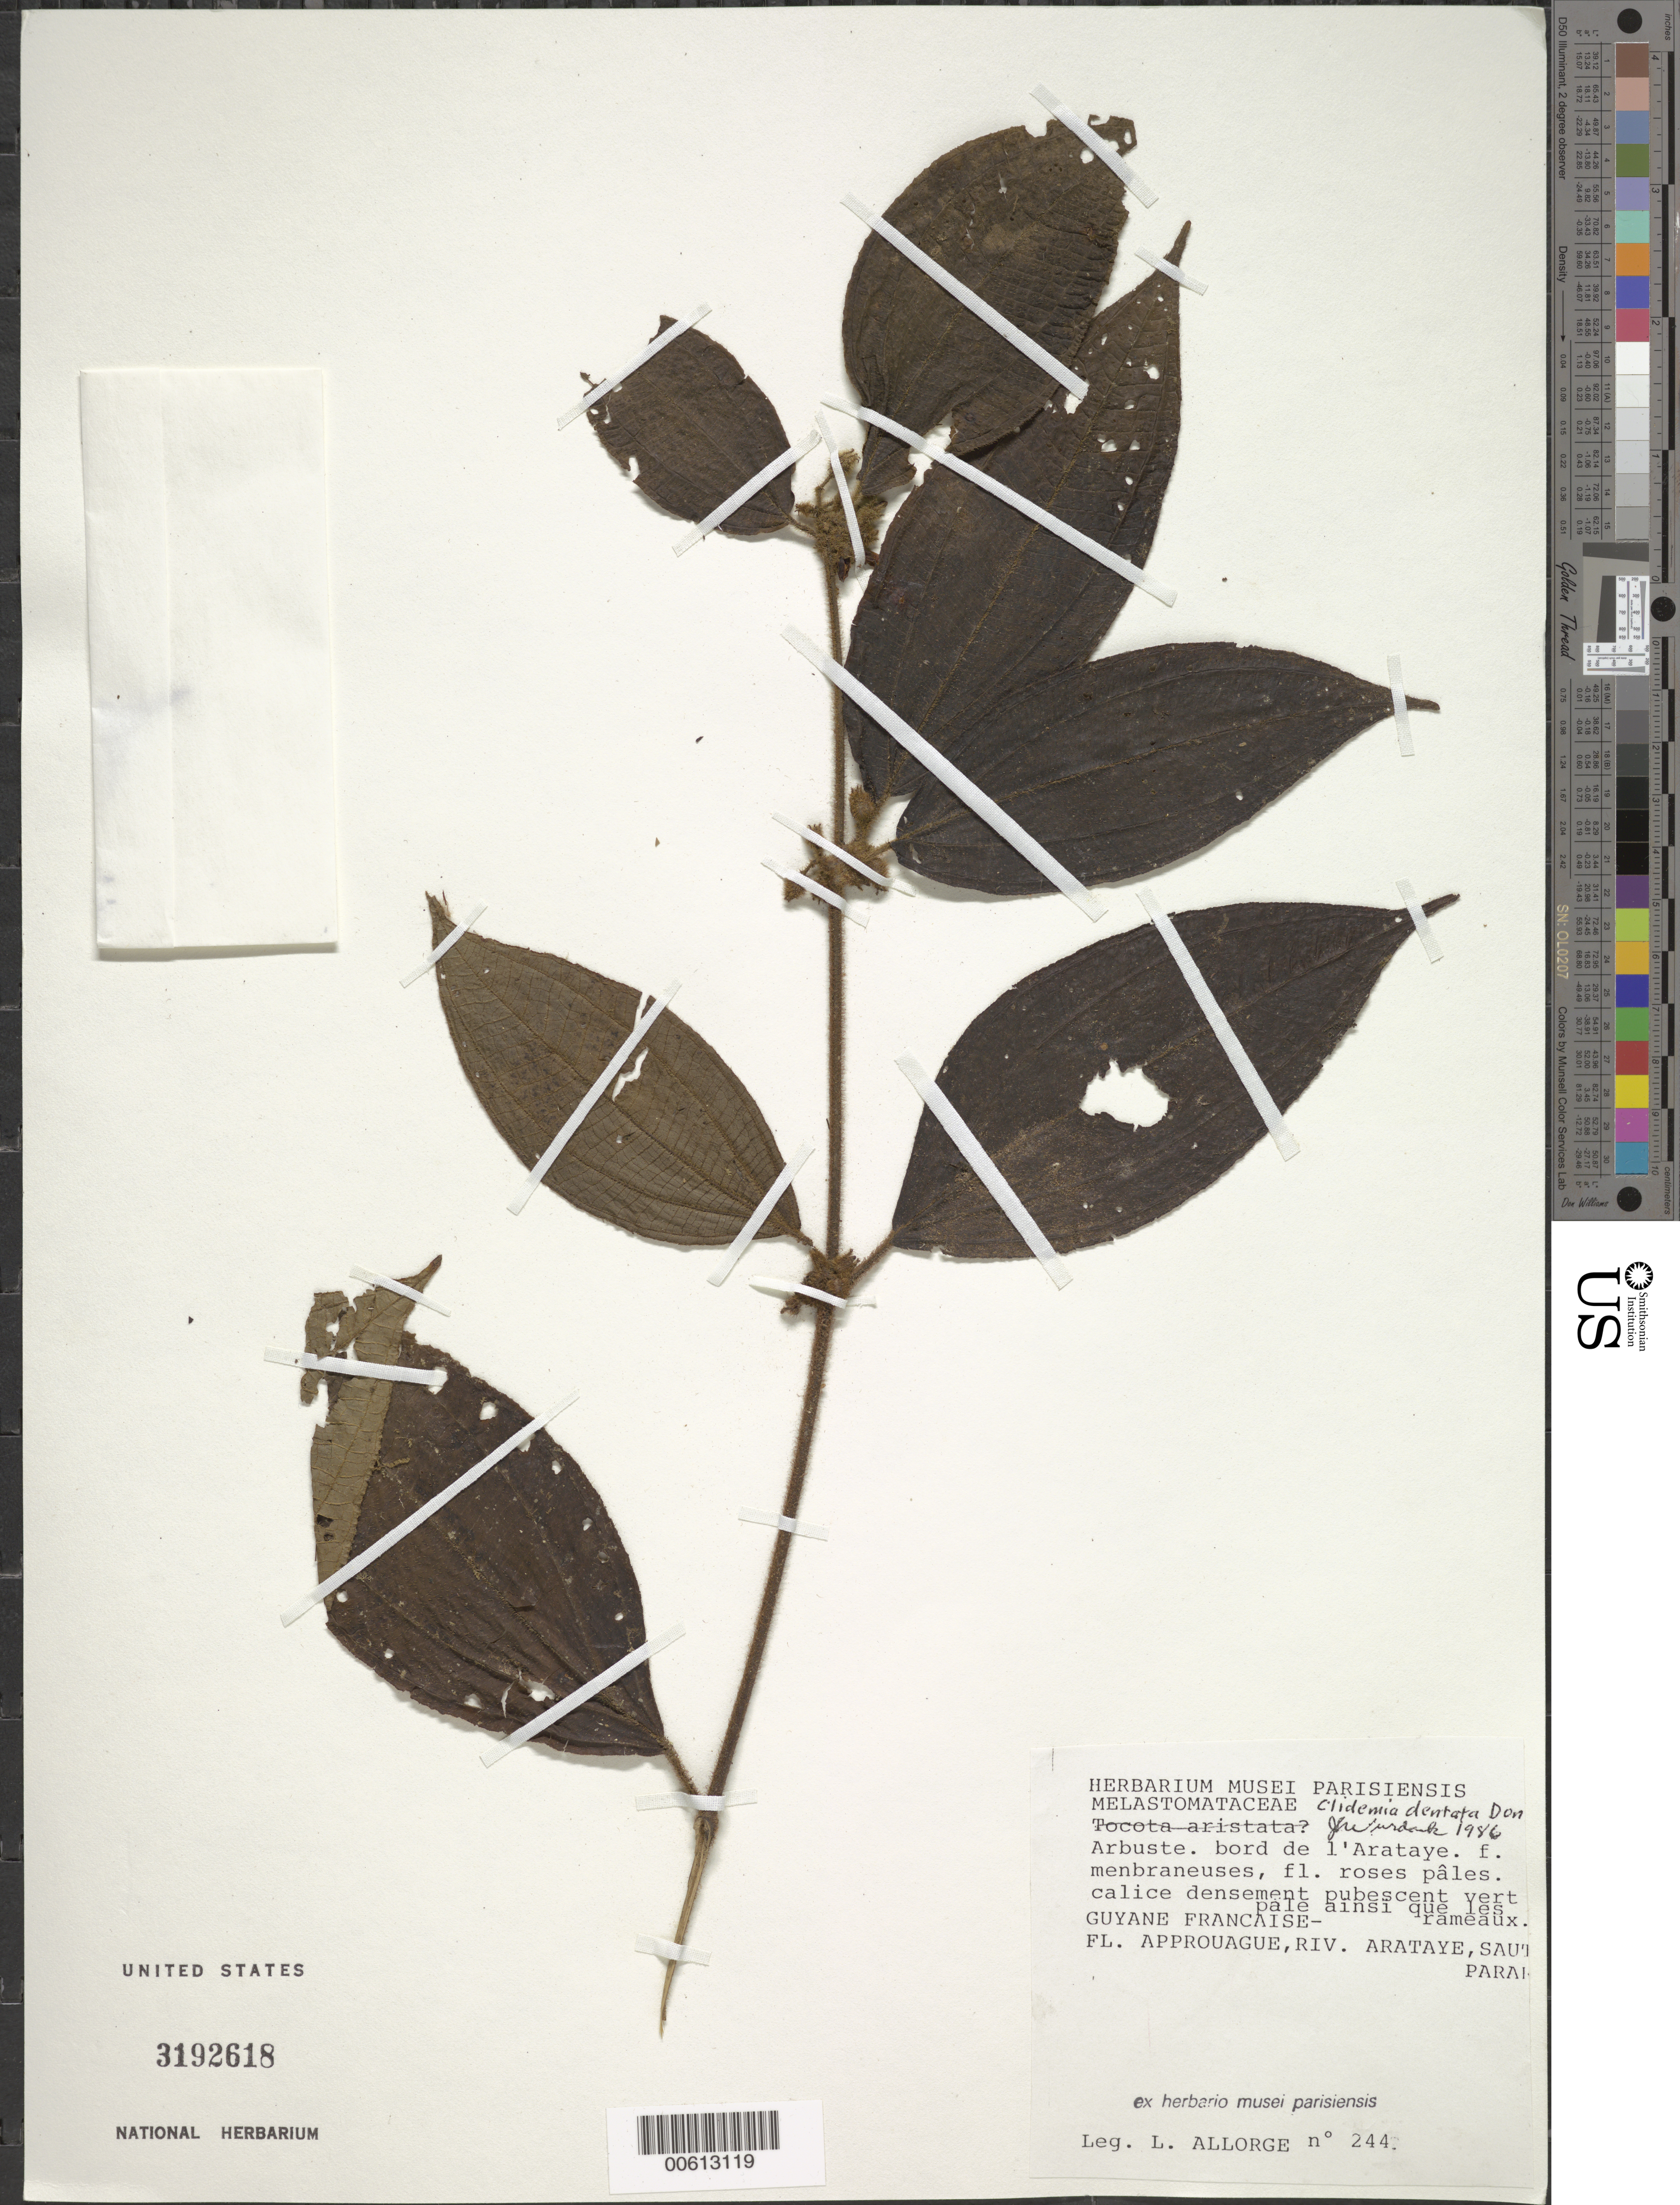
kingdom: Plantae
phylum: Tracheophyta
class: Magnoliopsida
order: Myrtales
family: Melastomataceae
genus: Clidemia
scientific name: Clidemia dentata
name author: D. Don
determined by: Wurdack, John J., (US), US (UNITED STATES)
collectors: L. Allorge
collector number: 244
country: French Guiana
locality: Arataye Creek, Approuague R.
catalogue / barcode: US 3192618